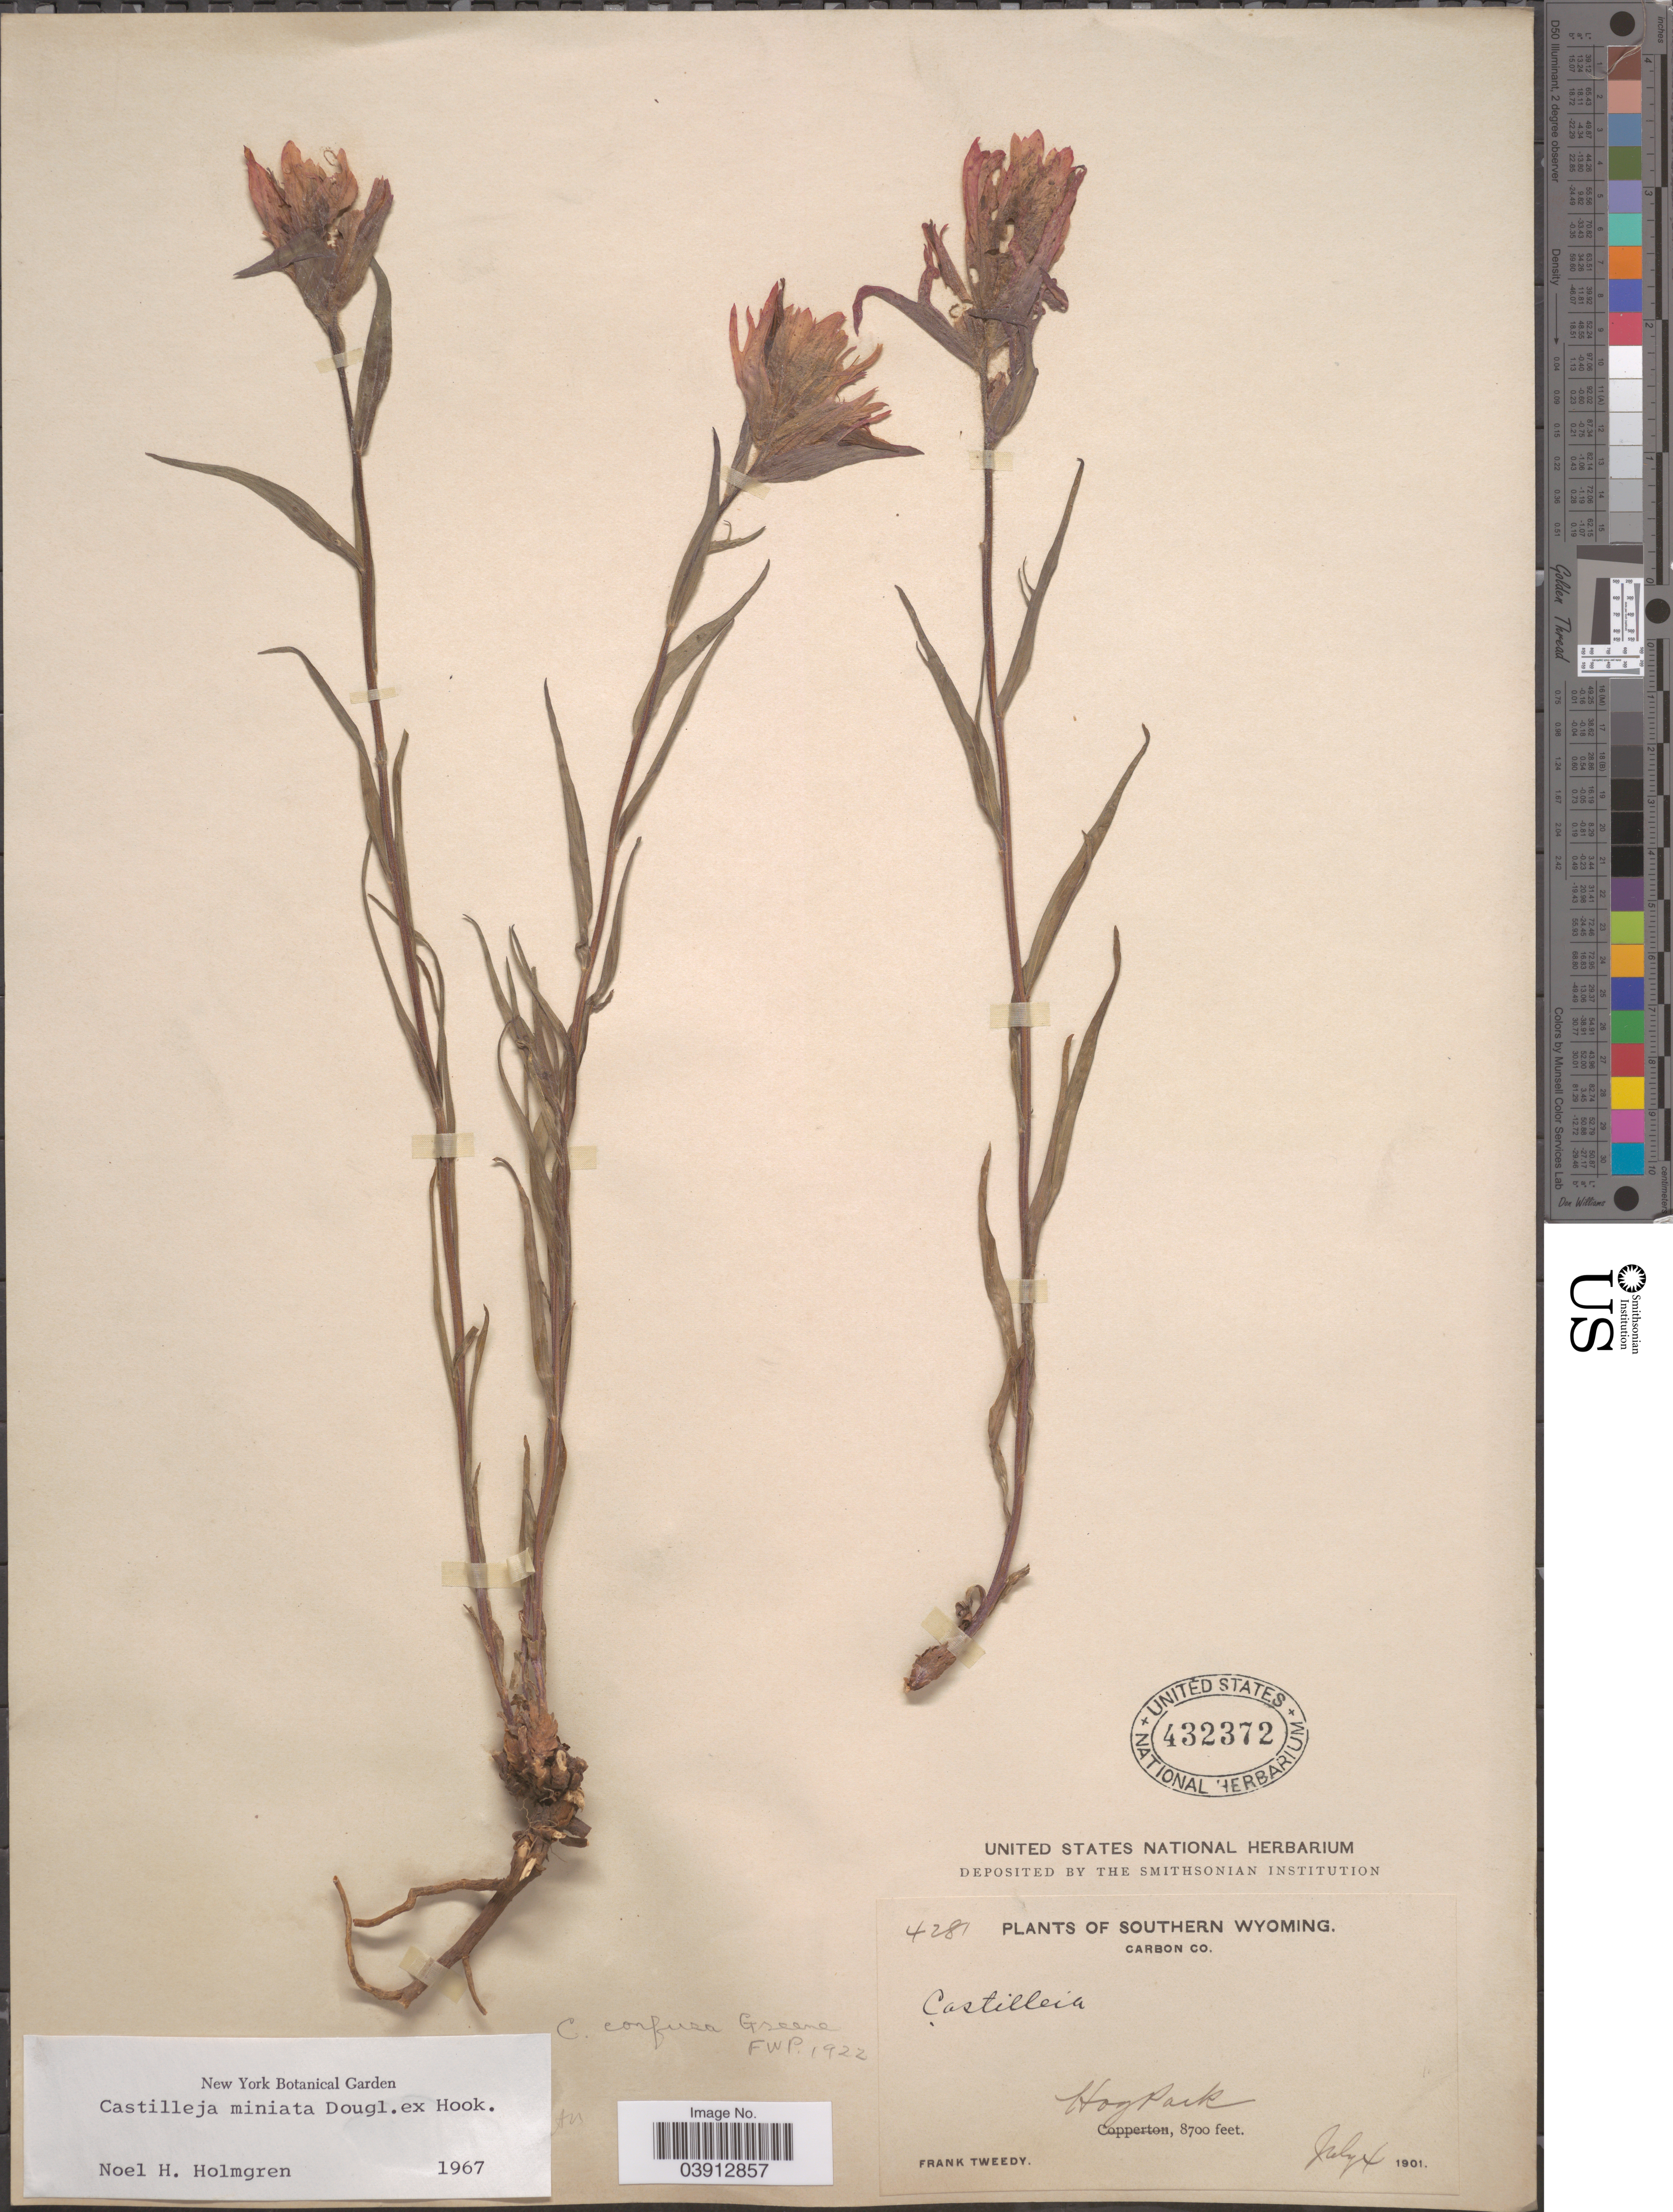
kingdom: Plantae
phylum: Tracheophyta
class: Magnoliopsida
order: Lamiales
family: Orobanchaceae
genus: Castilleja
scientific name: Castilleja miniata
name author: Douglas ex Hook.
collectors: F. Tweedy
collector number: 4281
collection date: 1901-07-04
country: United States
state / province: Wyoming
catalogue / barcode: US 432372